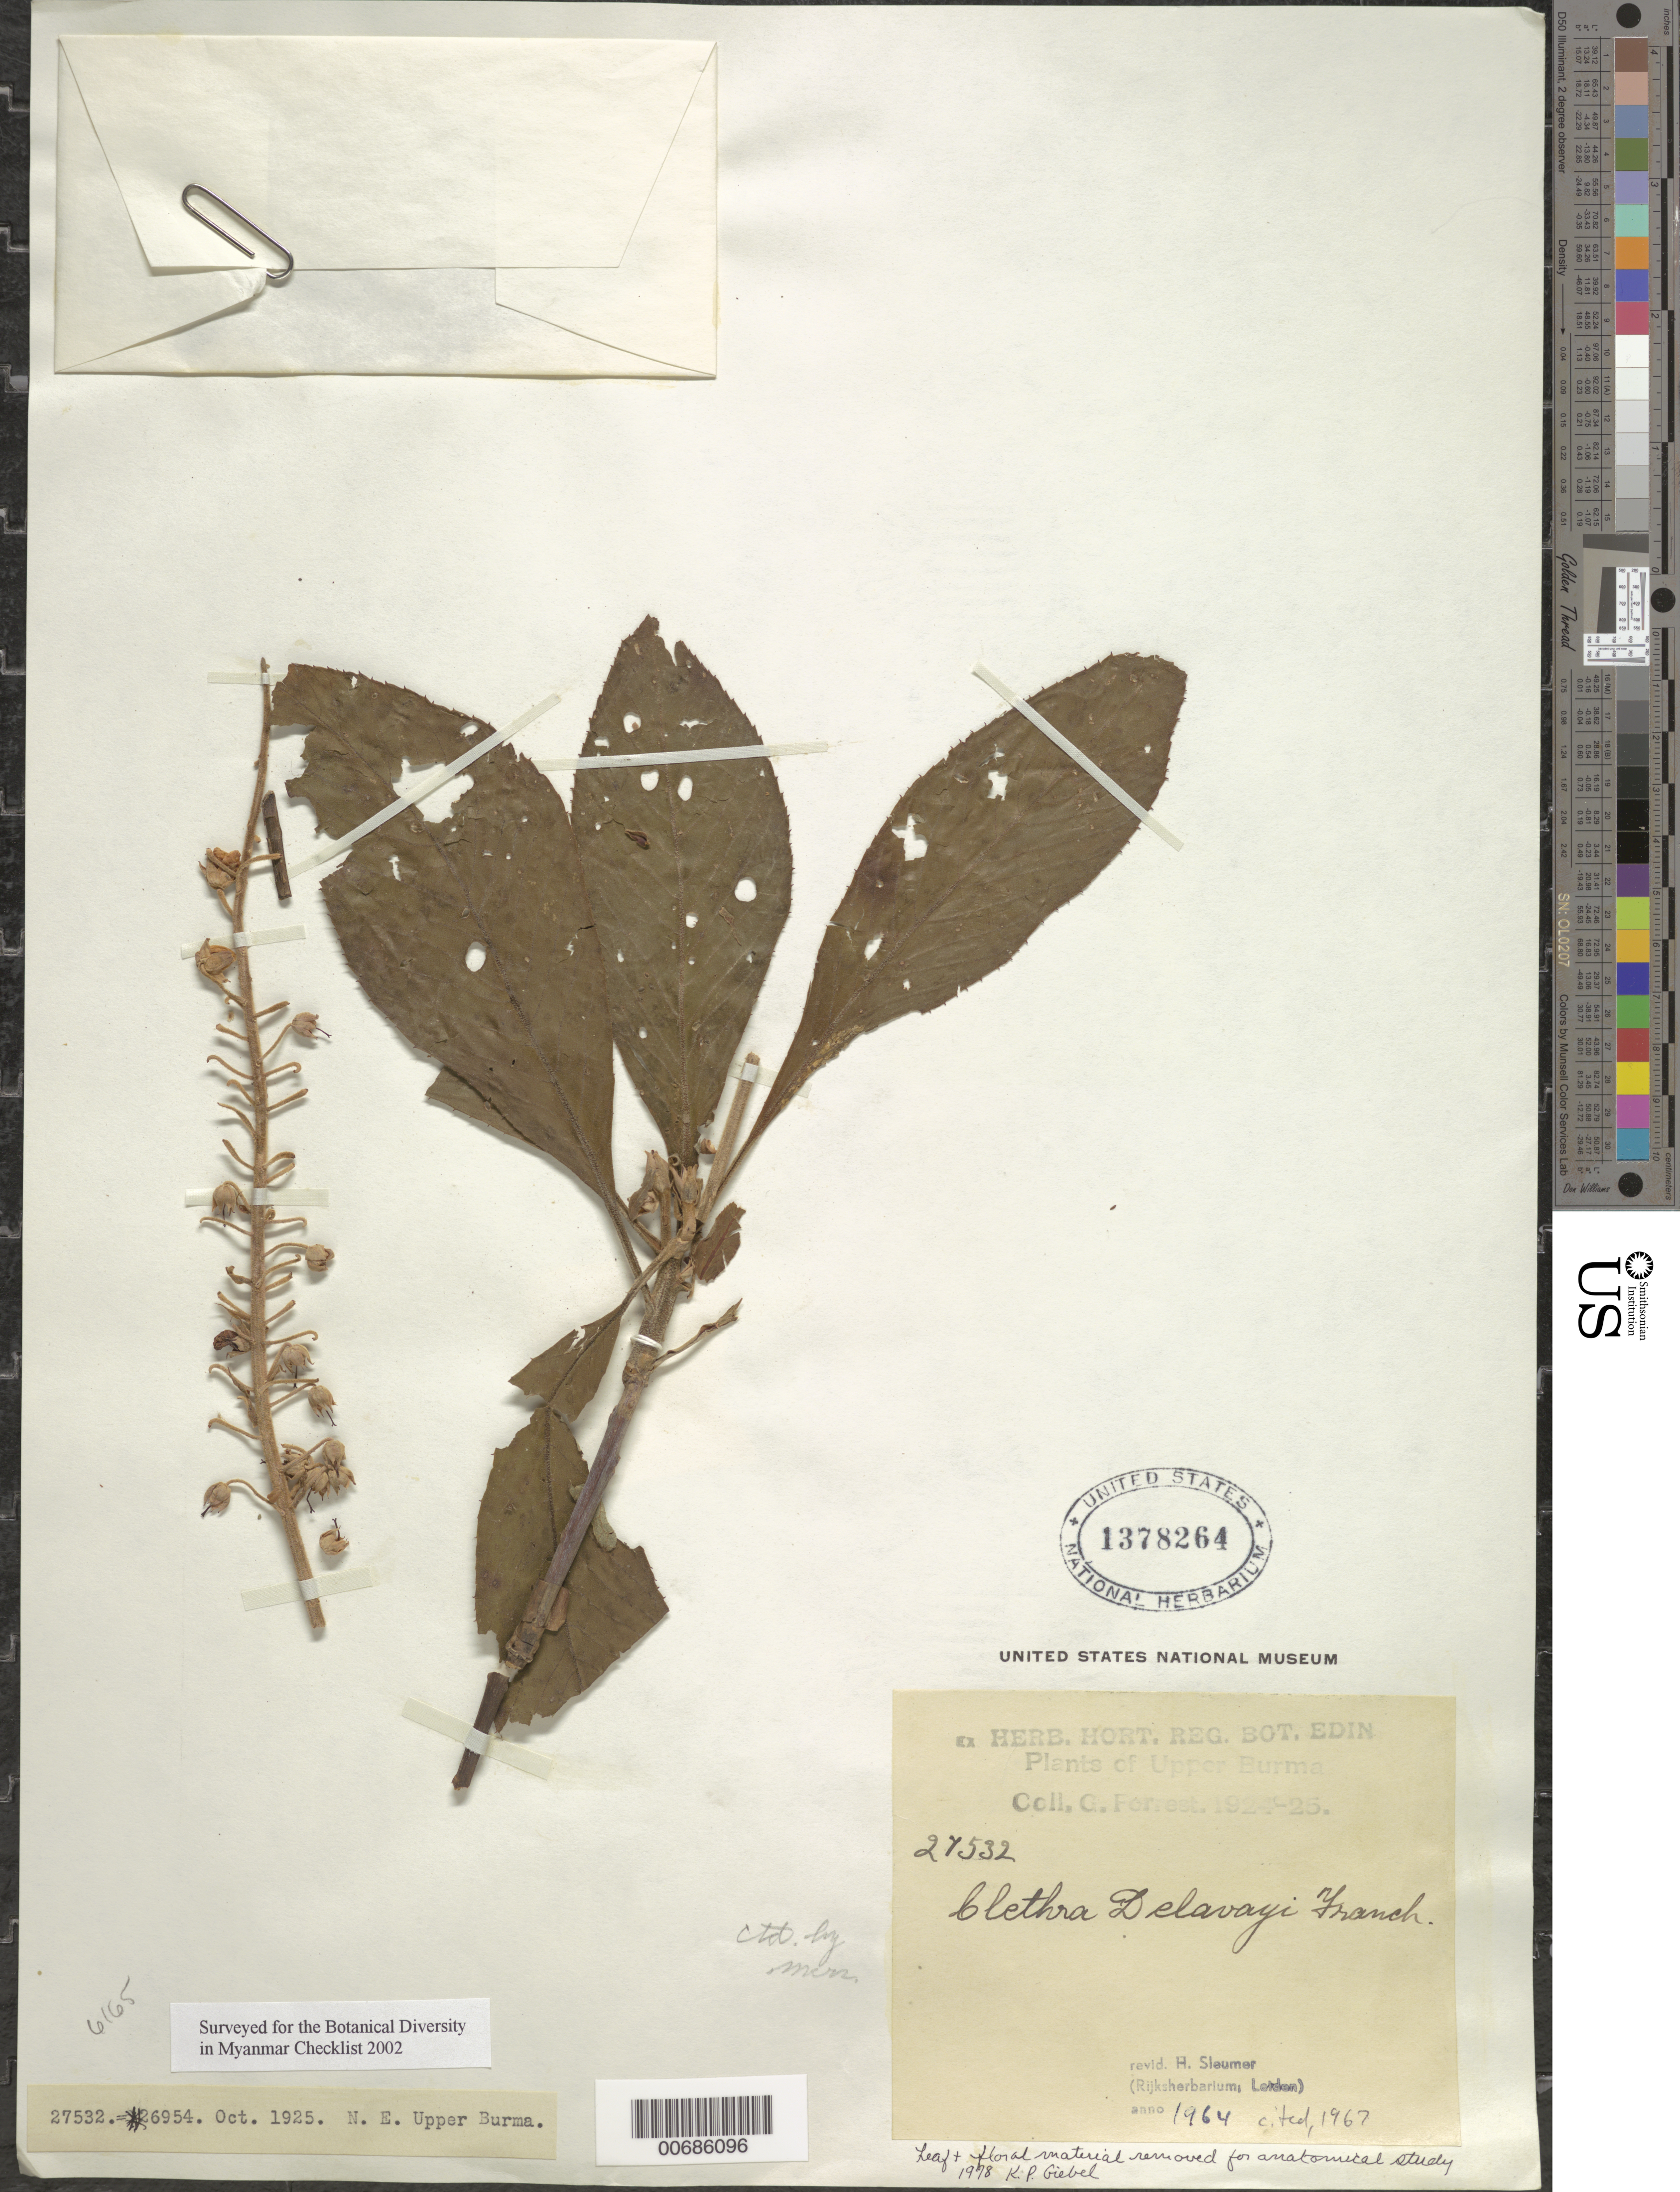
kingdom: Plantae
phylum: Tracheophyta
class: Magnoliopsida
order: Ericales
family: Clethraceae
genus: Clethra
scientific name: Clethra delavayi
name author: Franch.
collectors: G. Forrest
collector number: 27532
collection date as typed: Oct 1925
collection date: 1925-10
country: Myanmar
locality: N.E. Upper Burma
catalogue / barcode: US 1378264